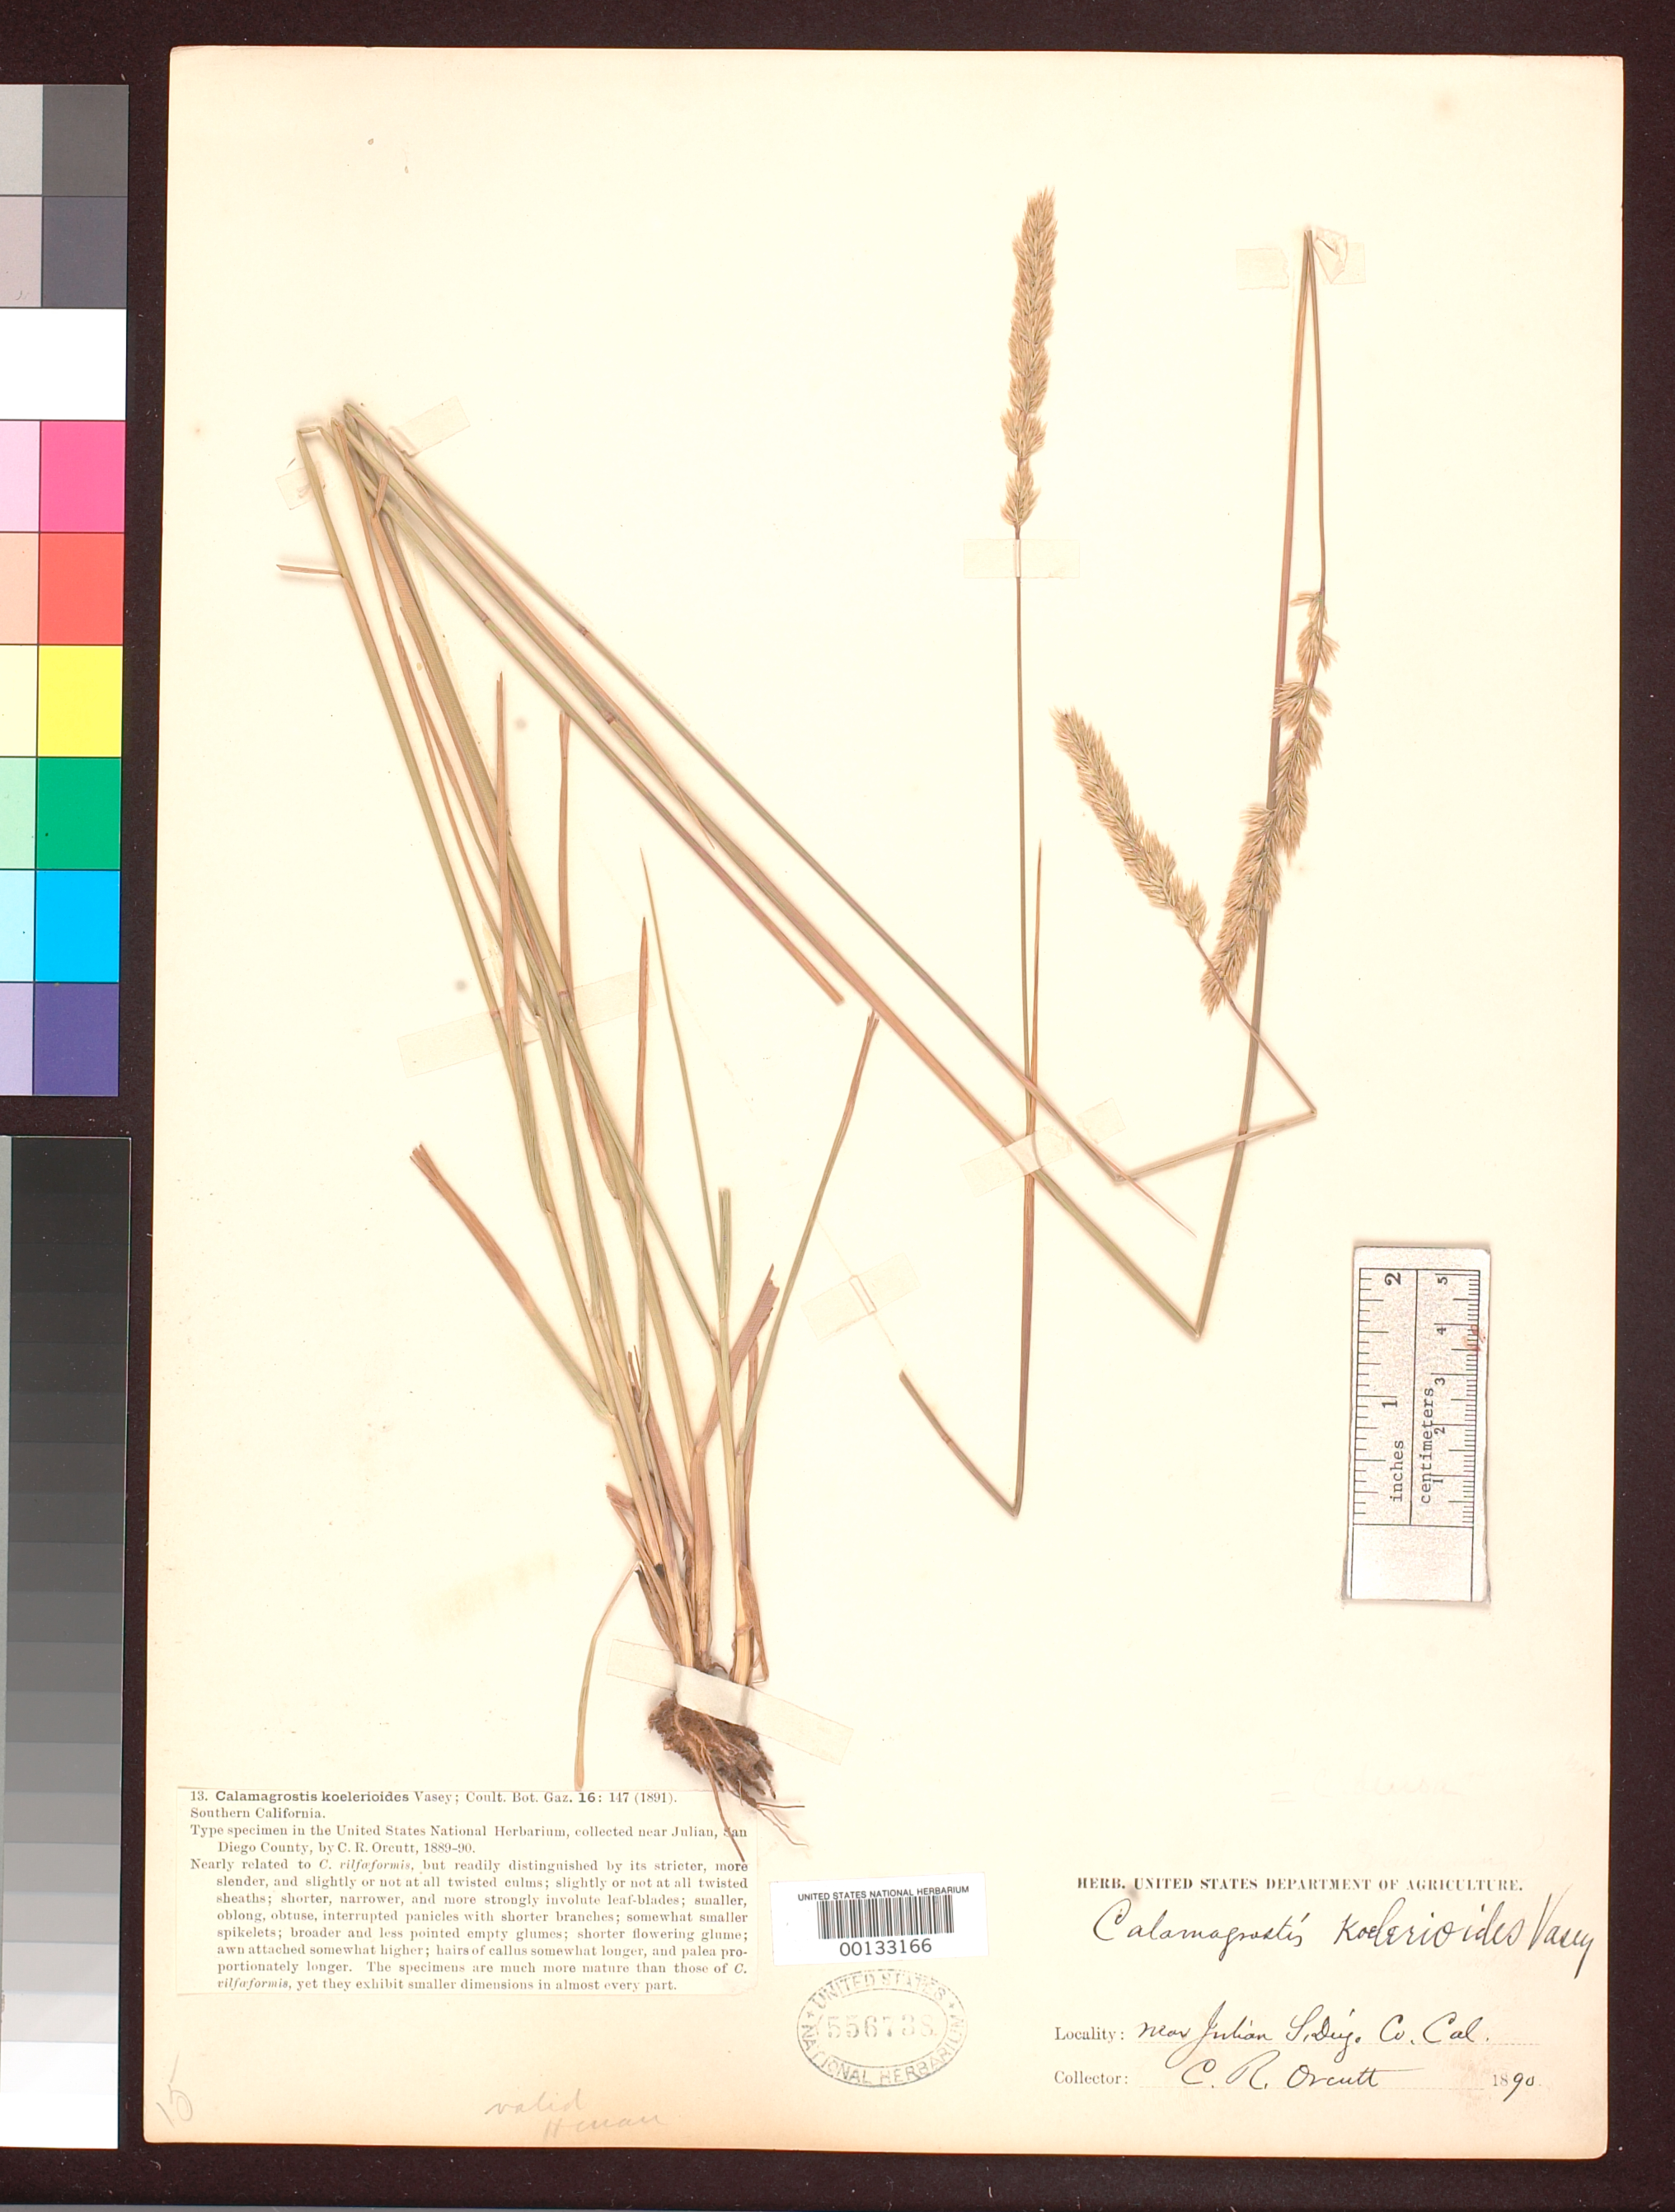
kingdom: Plantae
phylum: Tracheophyta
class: Liliopsida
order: Poales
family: Poaceae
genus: Calamagrostis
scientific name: Calamagrostis koelerioides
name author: Vasey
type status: Holotype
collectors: C. R. Orcutt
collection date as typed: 1890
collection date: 1890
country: United States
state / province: California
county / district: San Diego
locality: Near Julian.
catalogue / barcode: US 556738